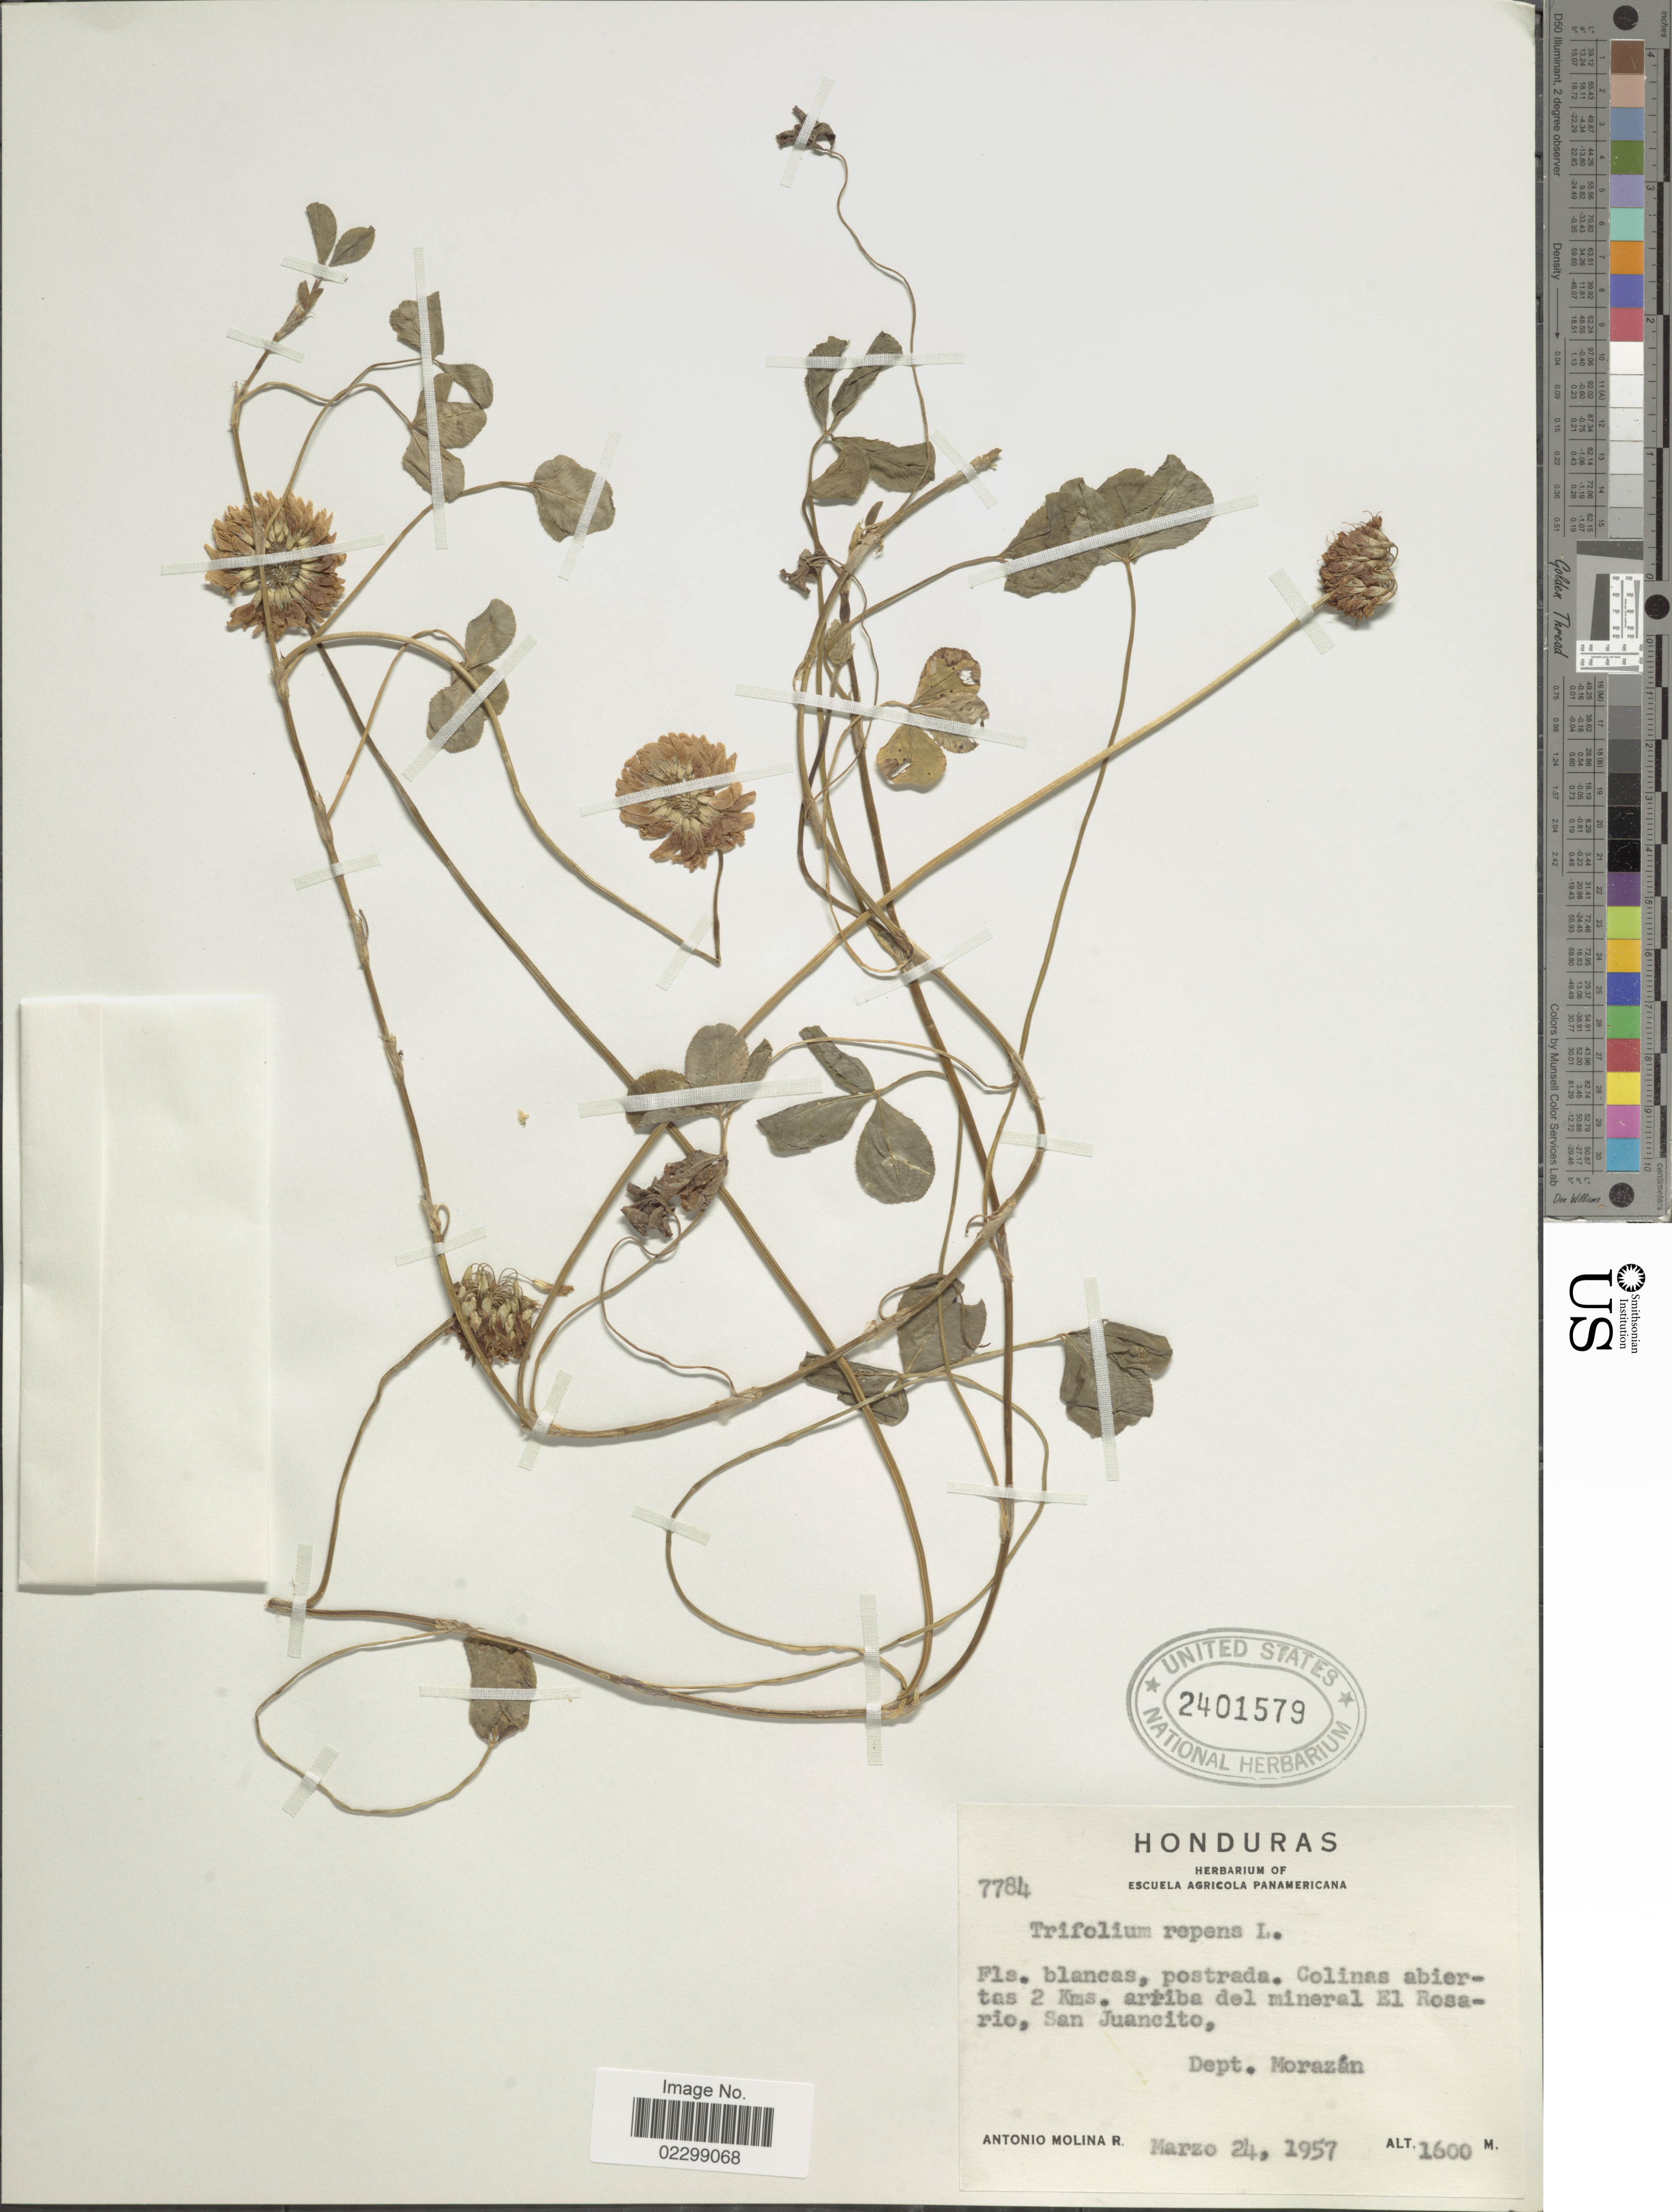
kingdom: Plantae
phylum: Tracheophyta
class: Magnoliopsida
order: Fabales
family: Fabaceae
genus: Trifolium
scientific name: Trifolium repens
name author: L.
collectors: A. Molina R.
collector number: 7784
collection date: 1957-03-24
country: Honduras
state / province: Fco. Morazán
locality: Colinas abiertaas 2 kms, arriba del mineral El Rosario, San Juancinto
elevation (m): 1600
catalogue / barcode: US 2401579